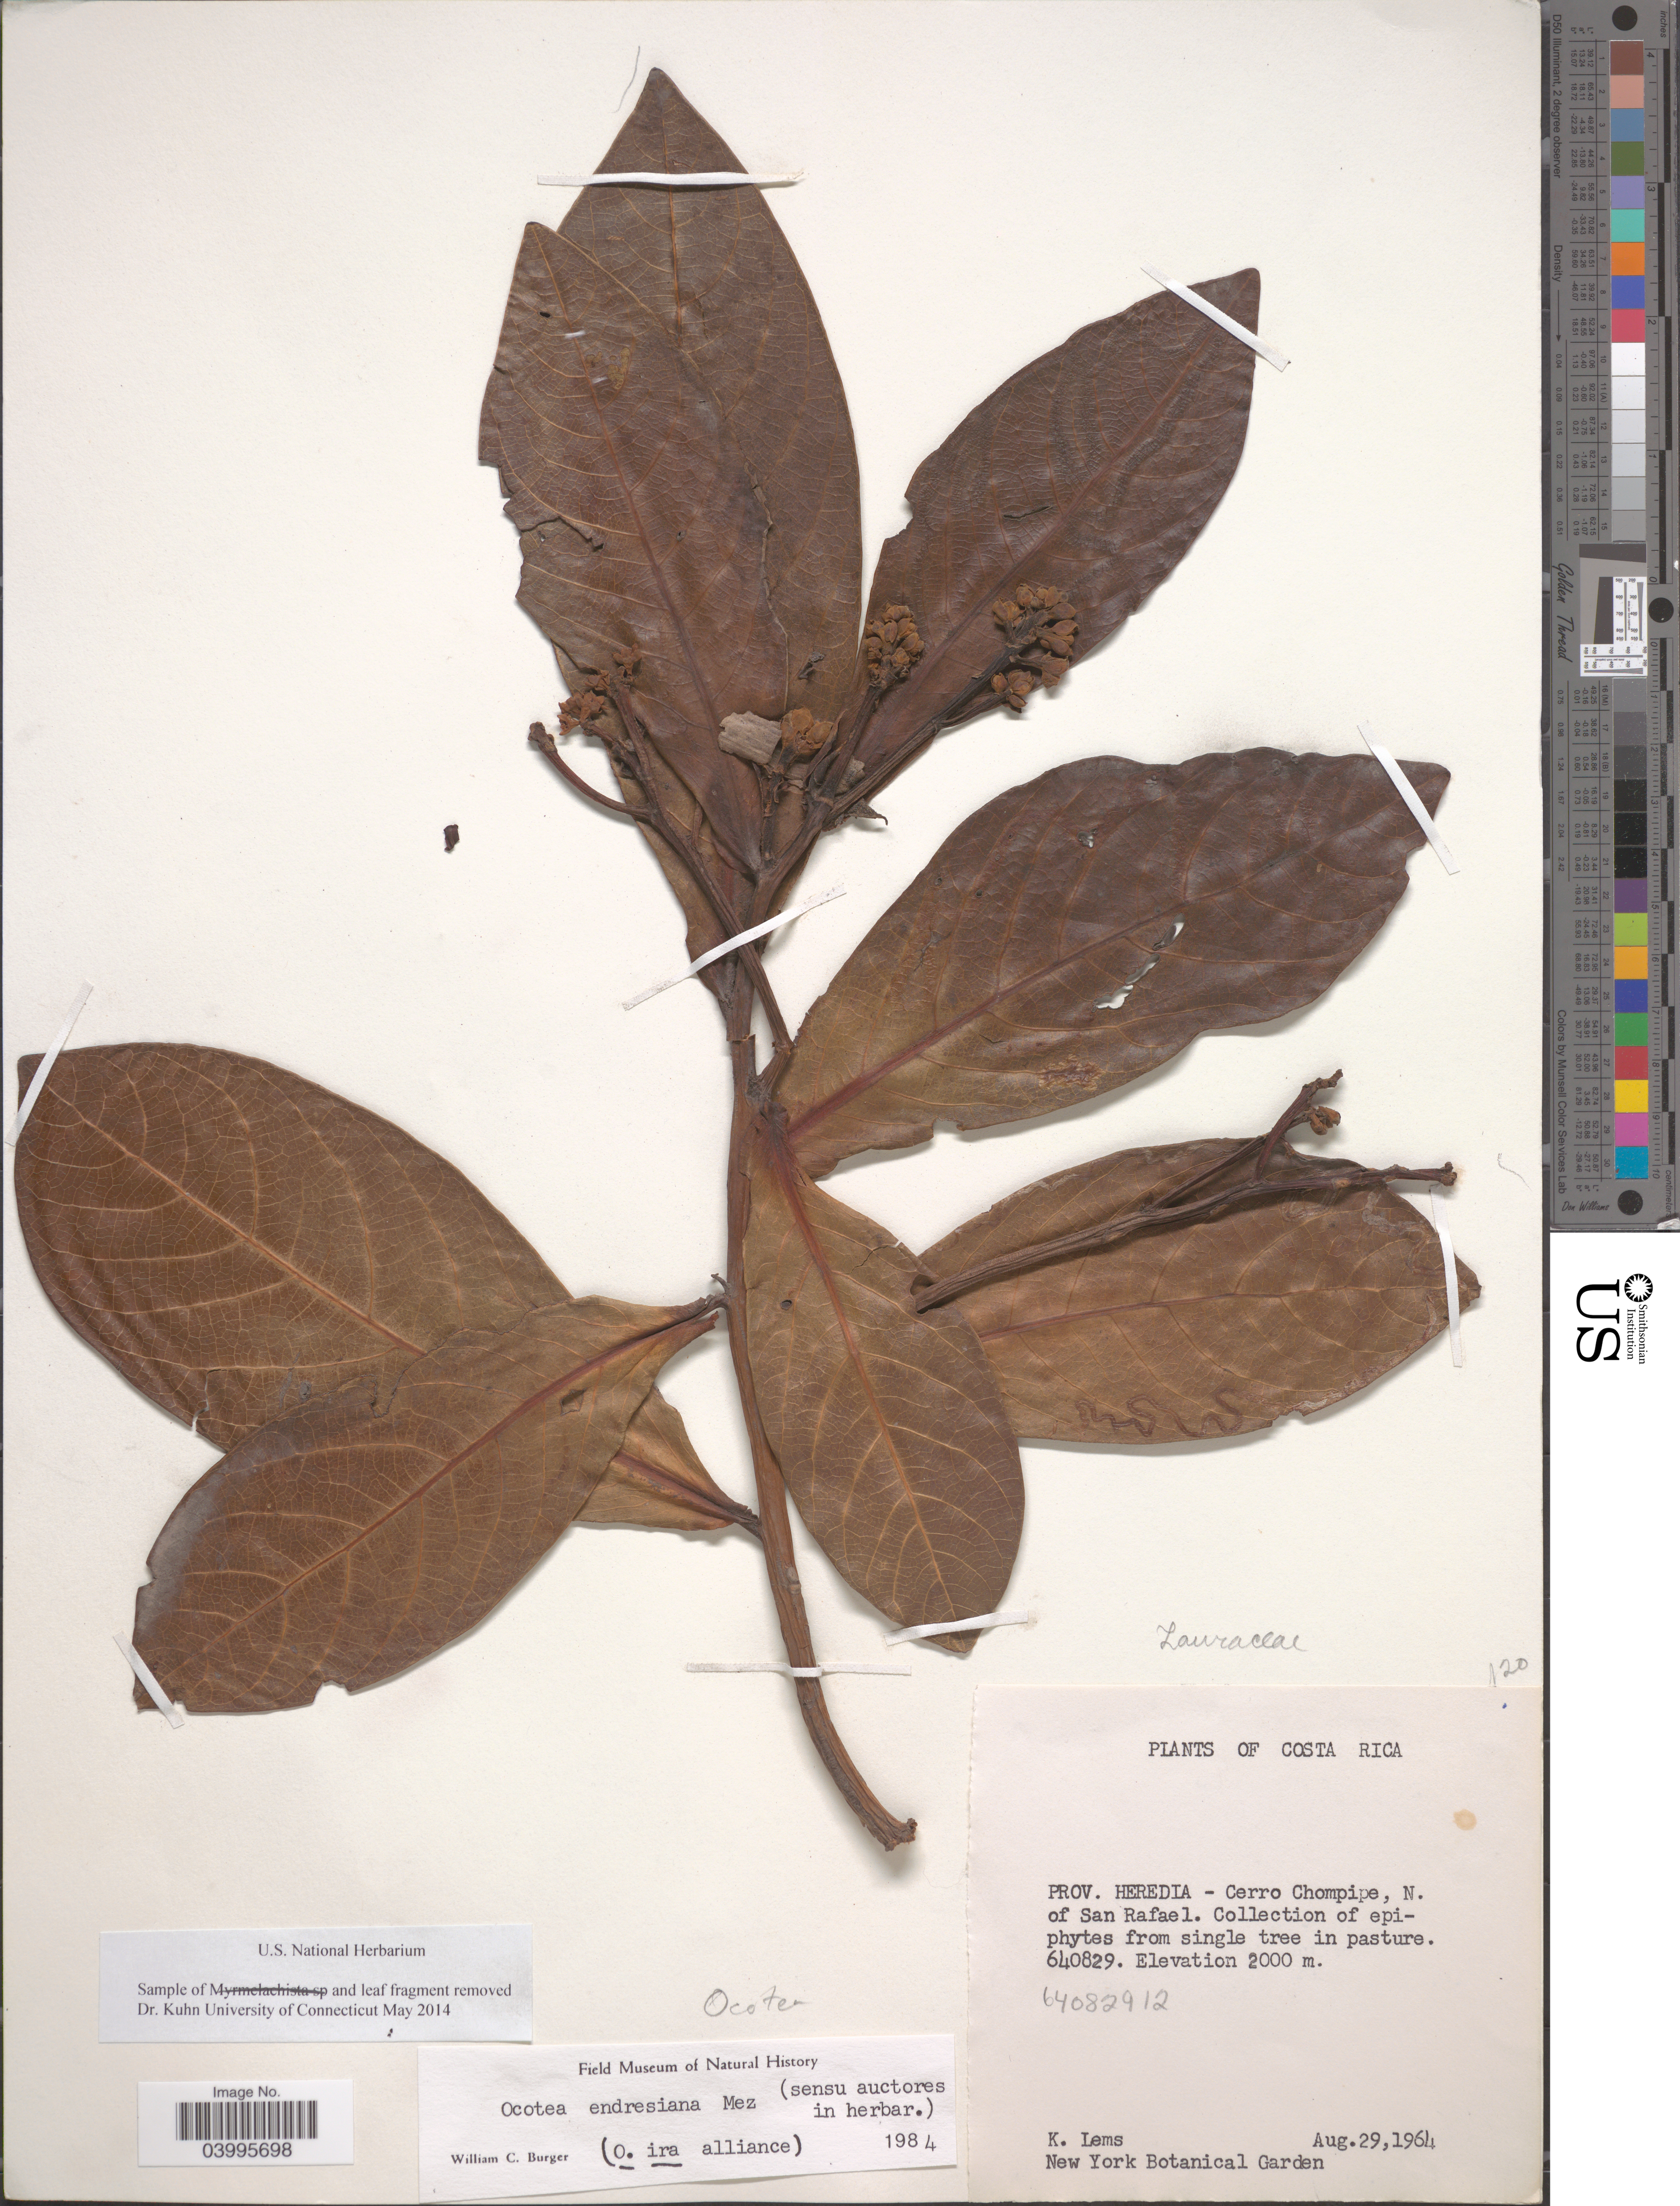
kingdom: Plantae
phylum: Tracheophyta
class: Magnoliopsida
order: Laurales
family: Lauraceae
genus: Ocotea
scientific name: Ocotea endresiana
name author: Mez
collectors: K. Lems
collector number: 64082912?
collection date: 1964-08-29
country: Costa Rica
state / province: Heredia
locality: Cerro Chompipe, N. of San Rafael.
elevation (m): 2000